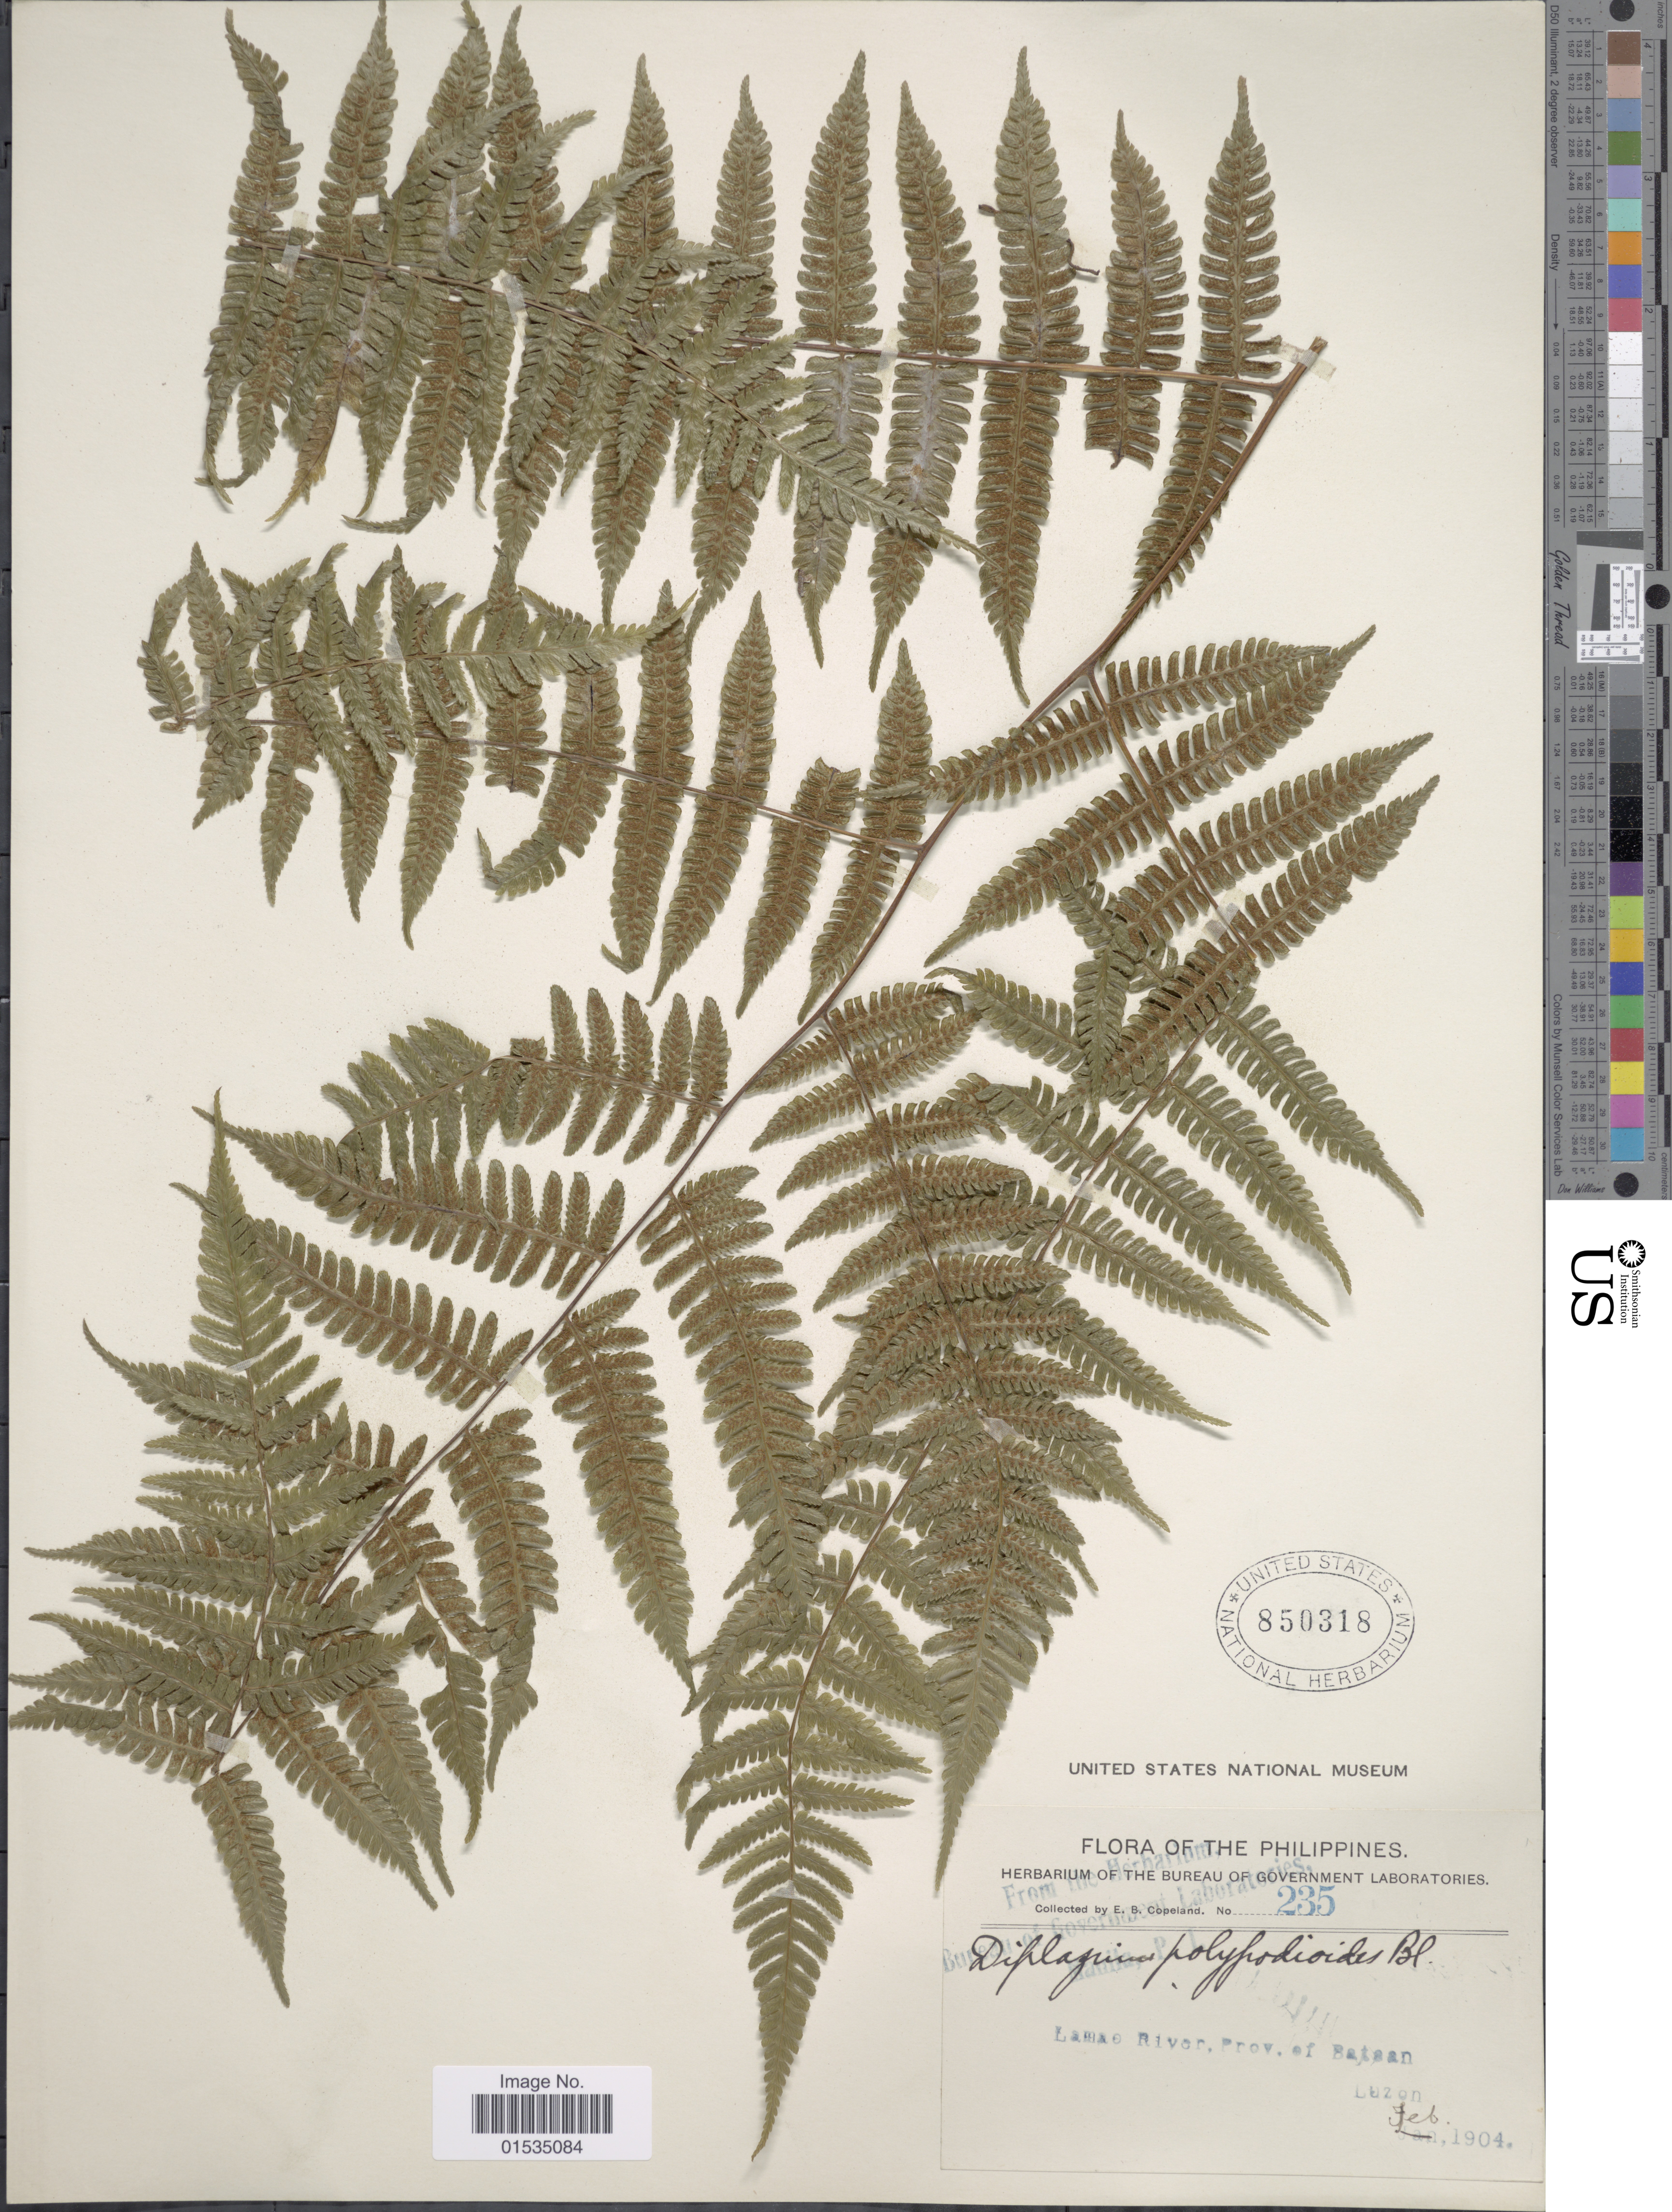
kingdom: Plantae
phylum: Tracheophyta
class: Polypodiopsida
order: Polypodiales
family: Athyriaceae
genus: Diplazium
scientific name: Diplazium polypodioides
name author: Blume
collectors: E. B. Copeland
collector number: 235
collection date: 1904-02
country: Philippines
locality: Lamao River, Prov of Bataan, Luzon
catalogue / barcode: US 850318